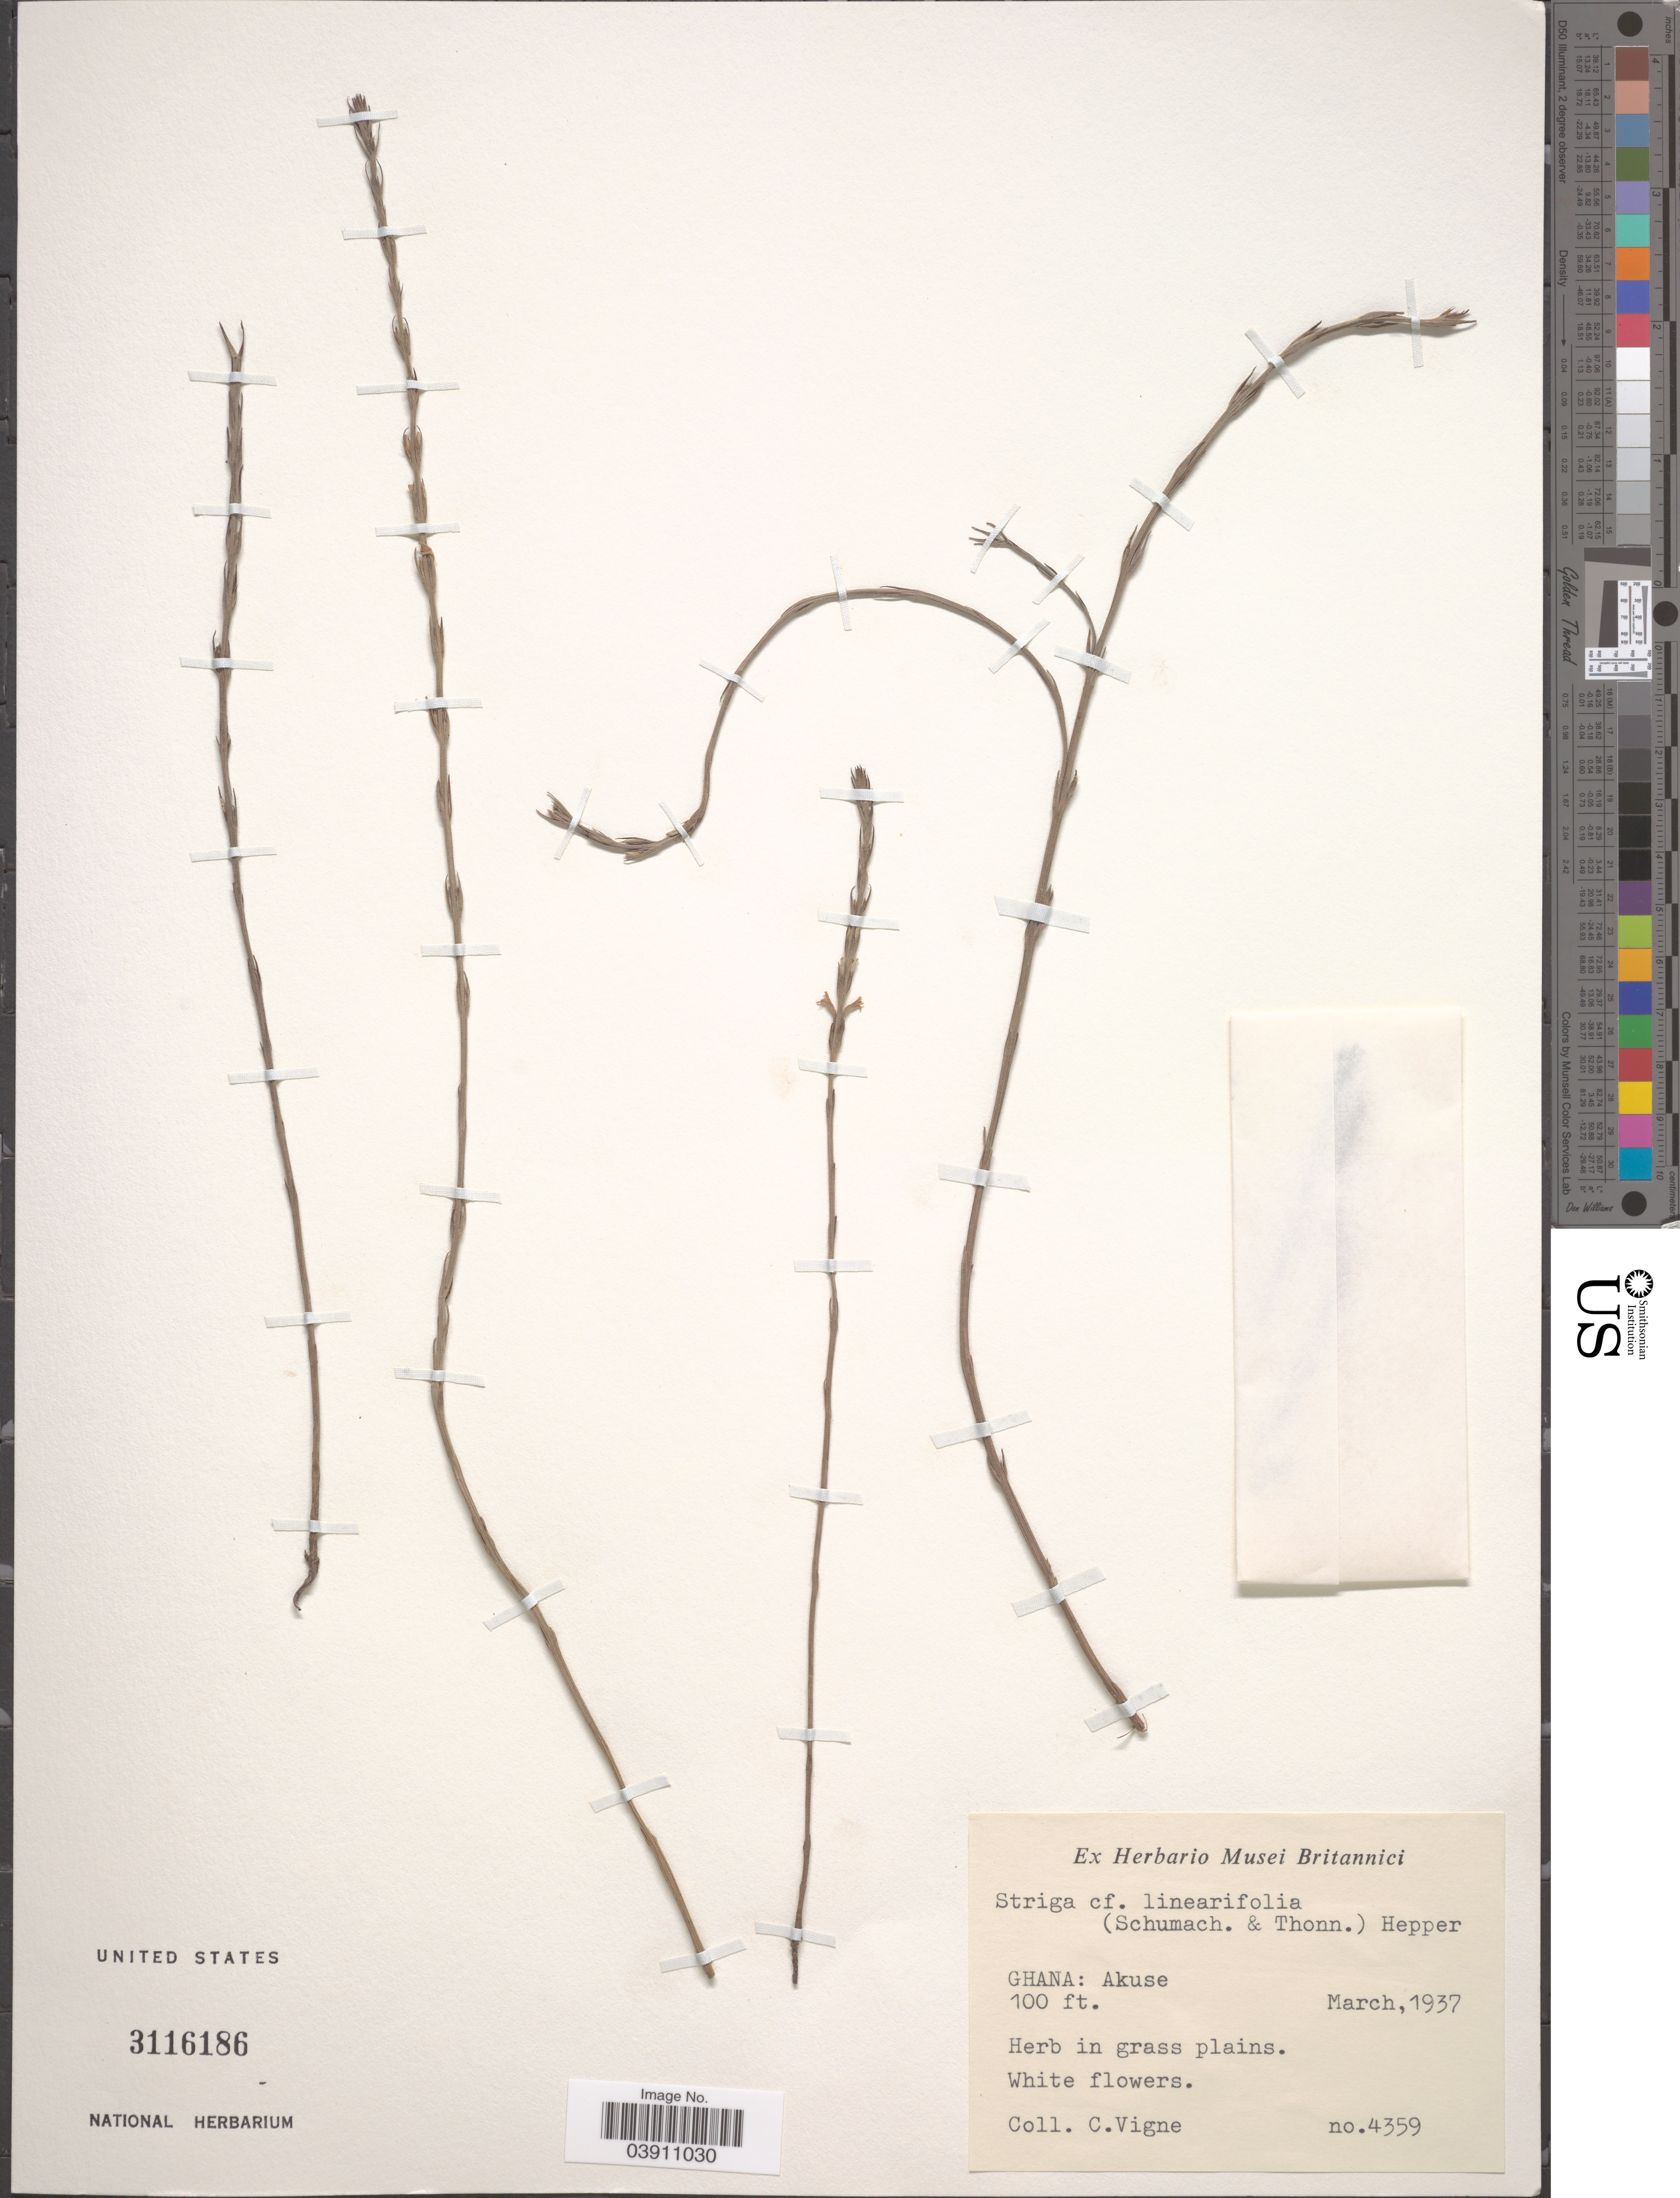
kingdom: Plantae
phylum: Tracheophyta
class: Magnoliopsida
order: Lamiales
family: Orobanchaceae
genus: Striga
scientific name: Striga linearifolia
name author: (Schumach. & Thonn.) Hepper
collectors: C. Vigne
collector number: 4359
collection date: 1937-03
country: Ghana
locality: Akuse.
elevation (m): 30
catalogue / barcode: US 3116186